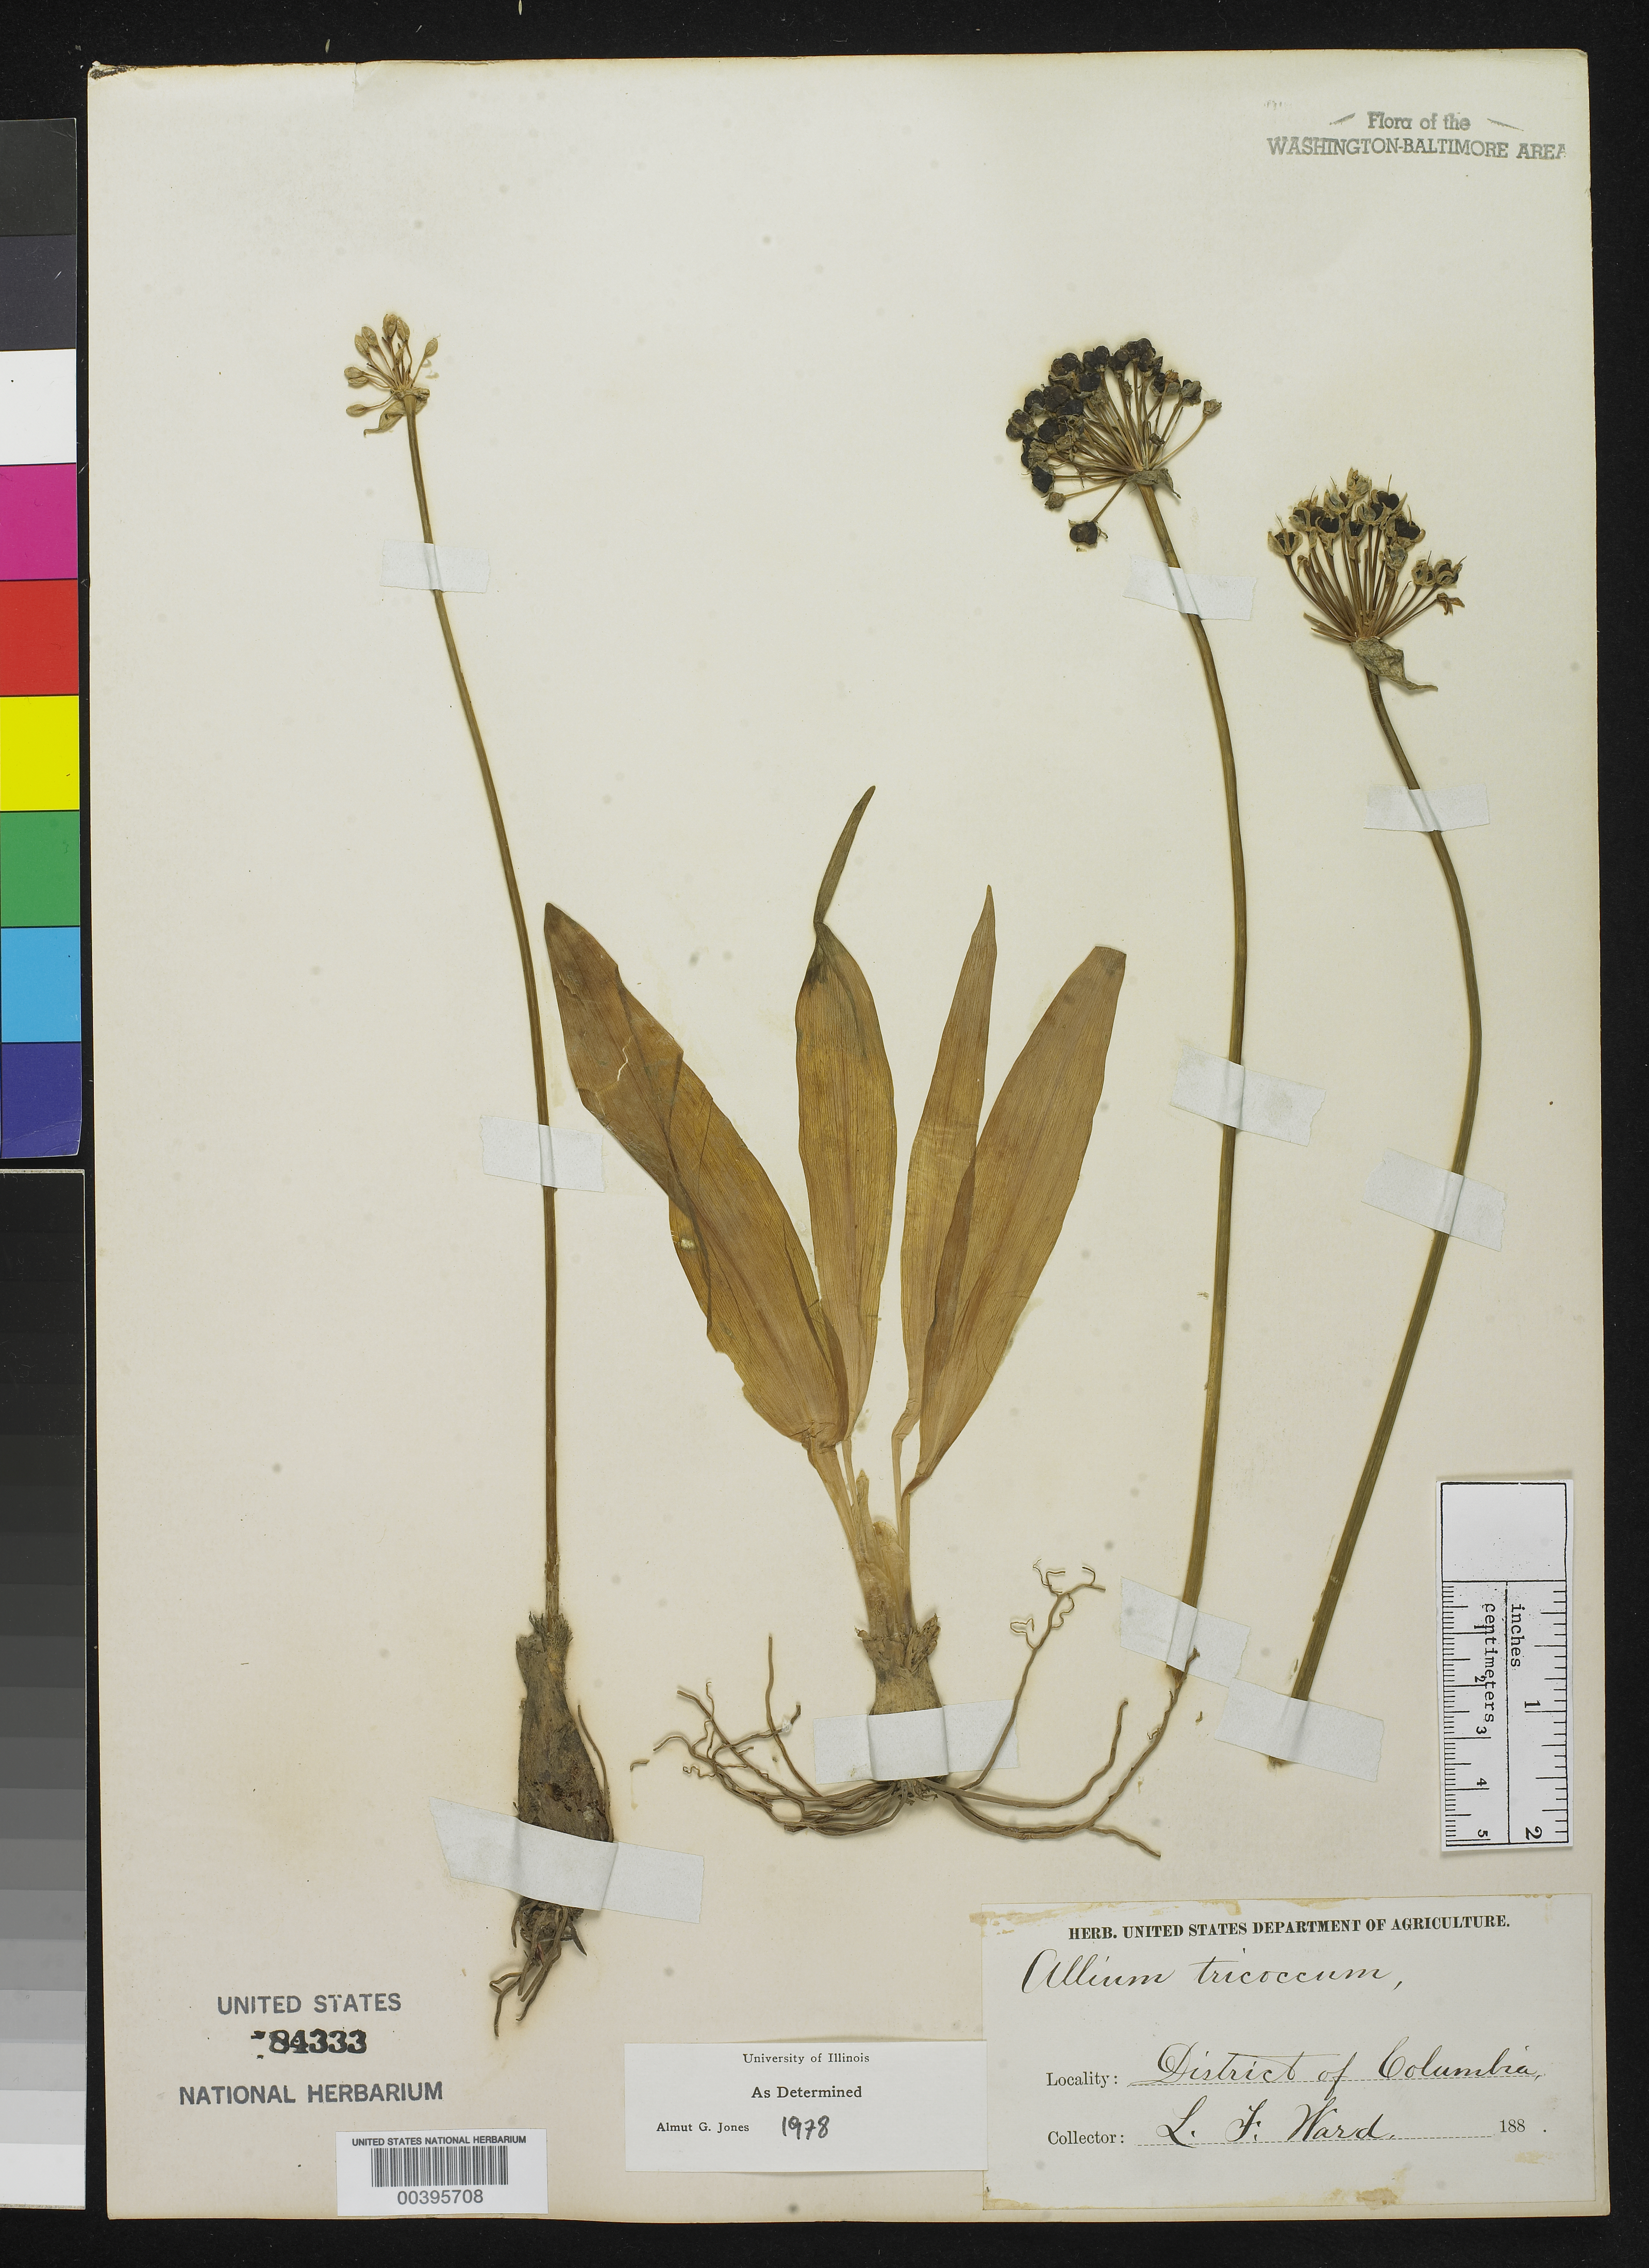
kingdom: Plantae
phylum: Tracheophyta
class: Liliopsida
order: Asparagales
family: Amaryllidaceae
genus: Allium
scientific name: Allium tricoccum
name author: Aiton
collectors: L. F. Ward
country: United States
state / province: District of Columbia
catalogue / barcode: US 84333